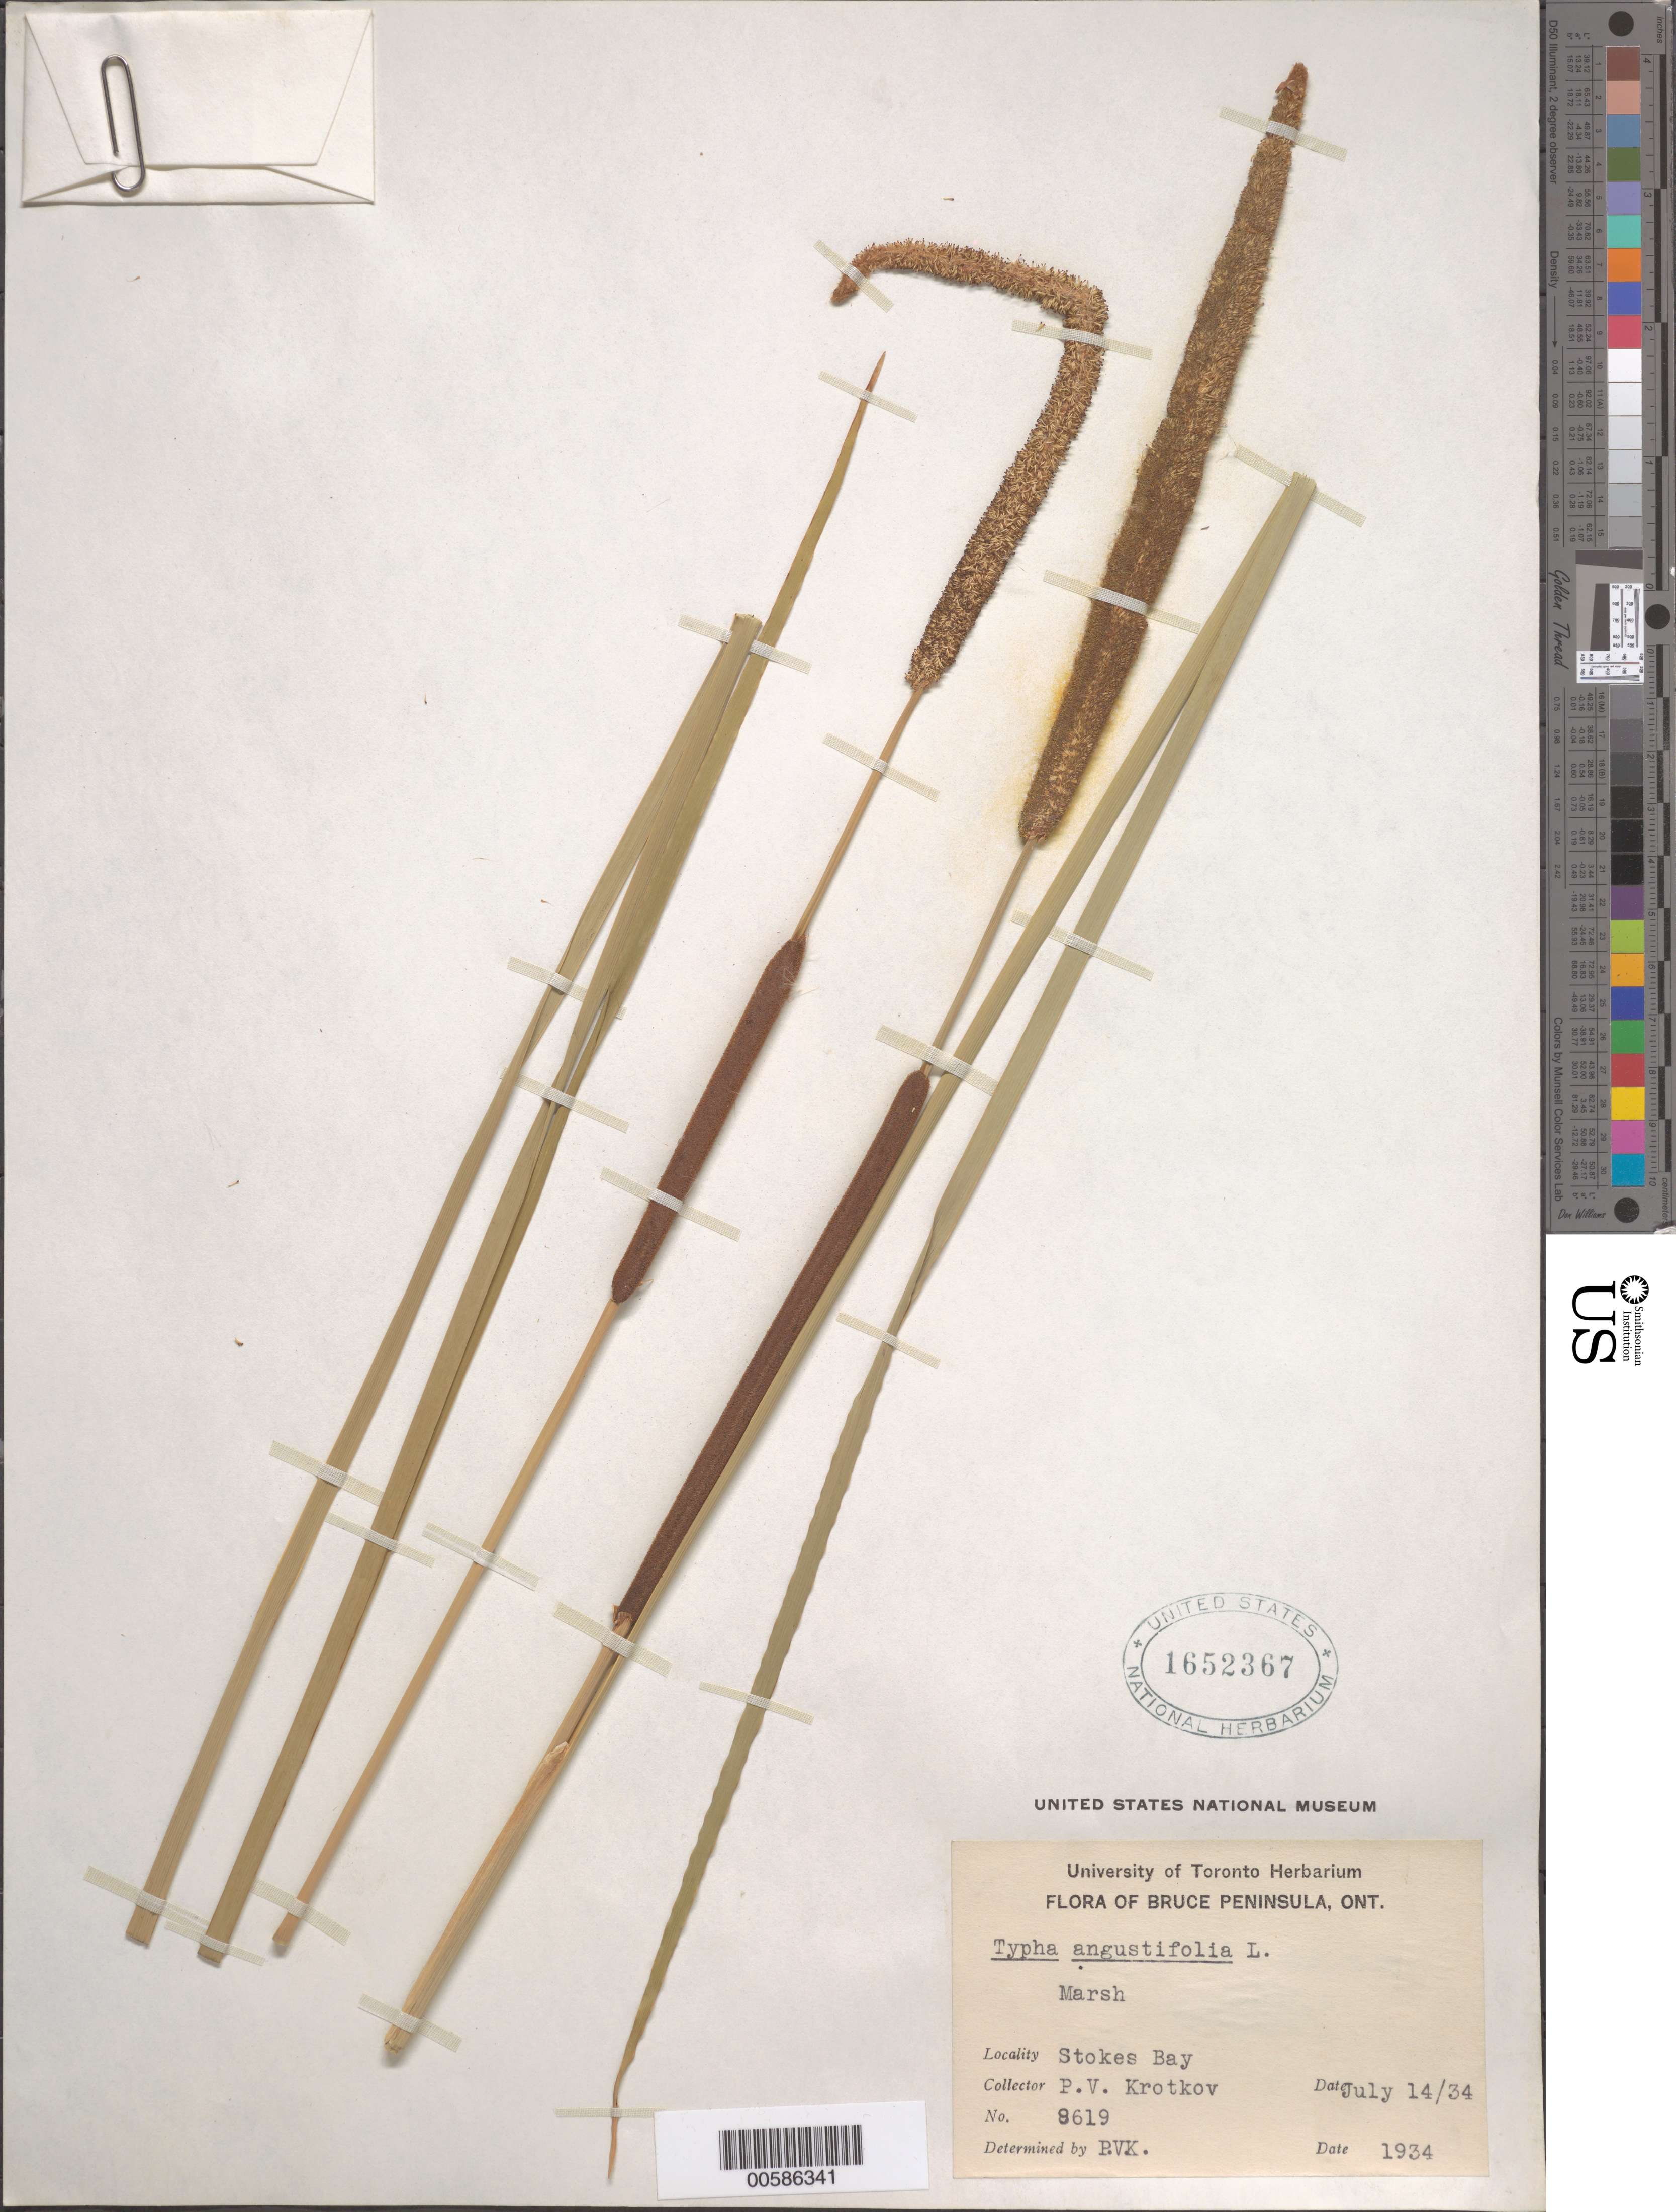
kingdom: Plantae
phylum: Tracheophyta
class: Liliopsida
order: Poales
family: Typhaceae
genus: Typha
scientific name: Typha angustifolia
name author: L.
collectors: P. V. Krotkov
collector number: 8619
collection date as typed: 14 Jul 1934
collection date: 1934-07-14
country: Canada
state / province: Ontario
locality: Stokes Bay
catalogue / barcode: US 1652367